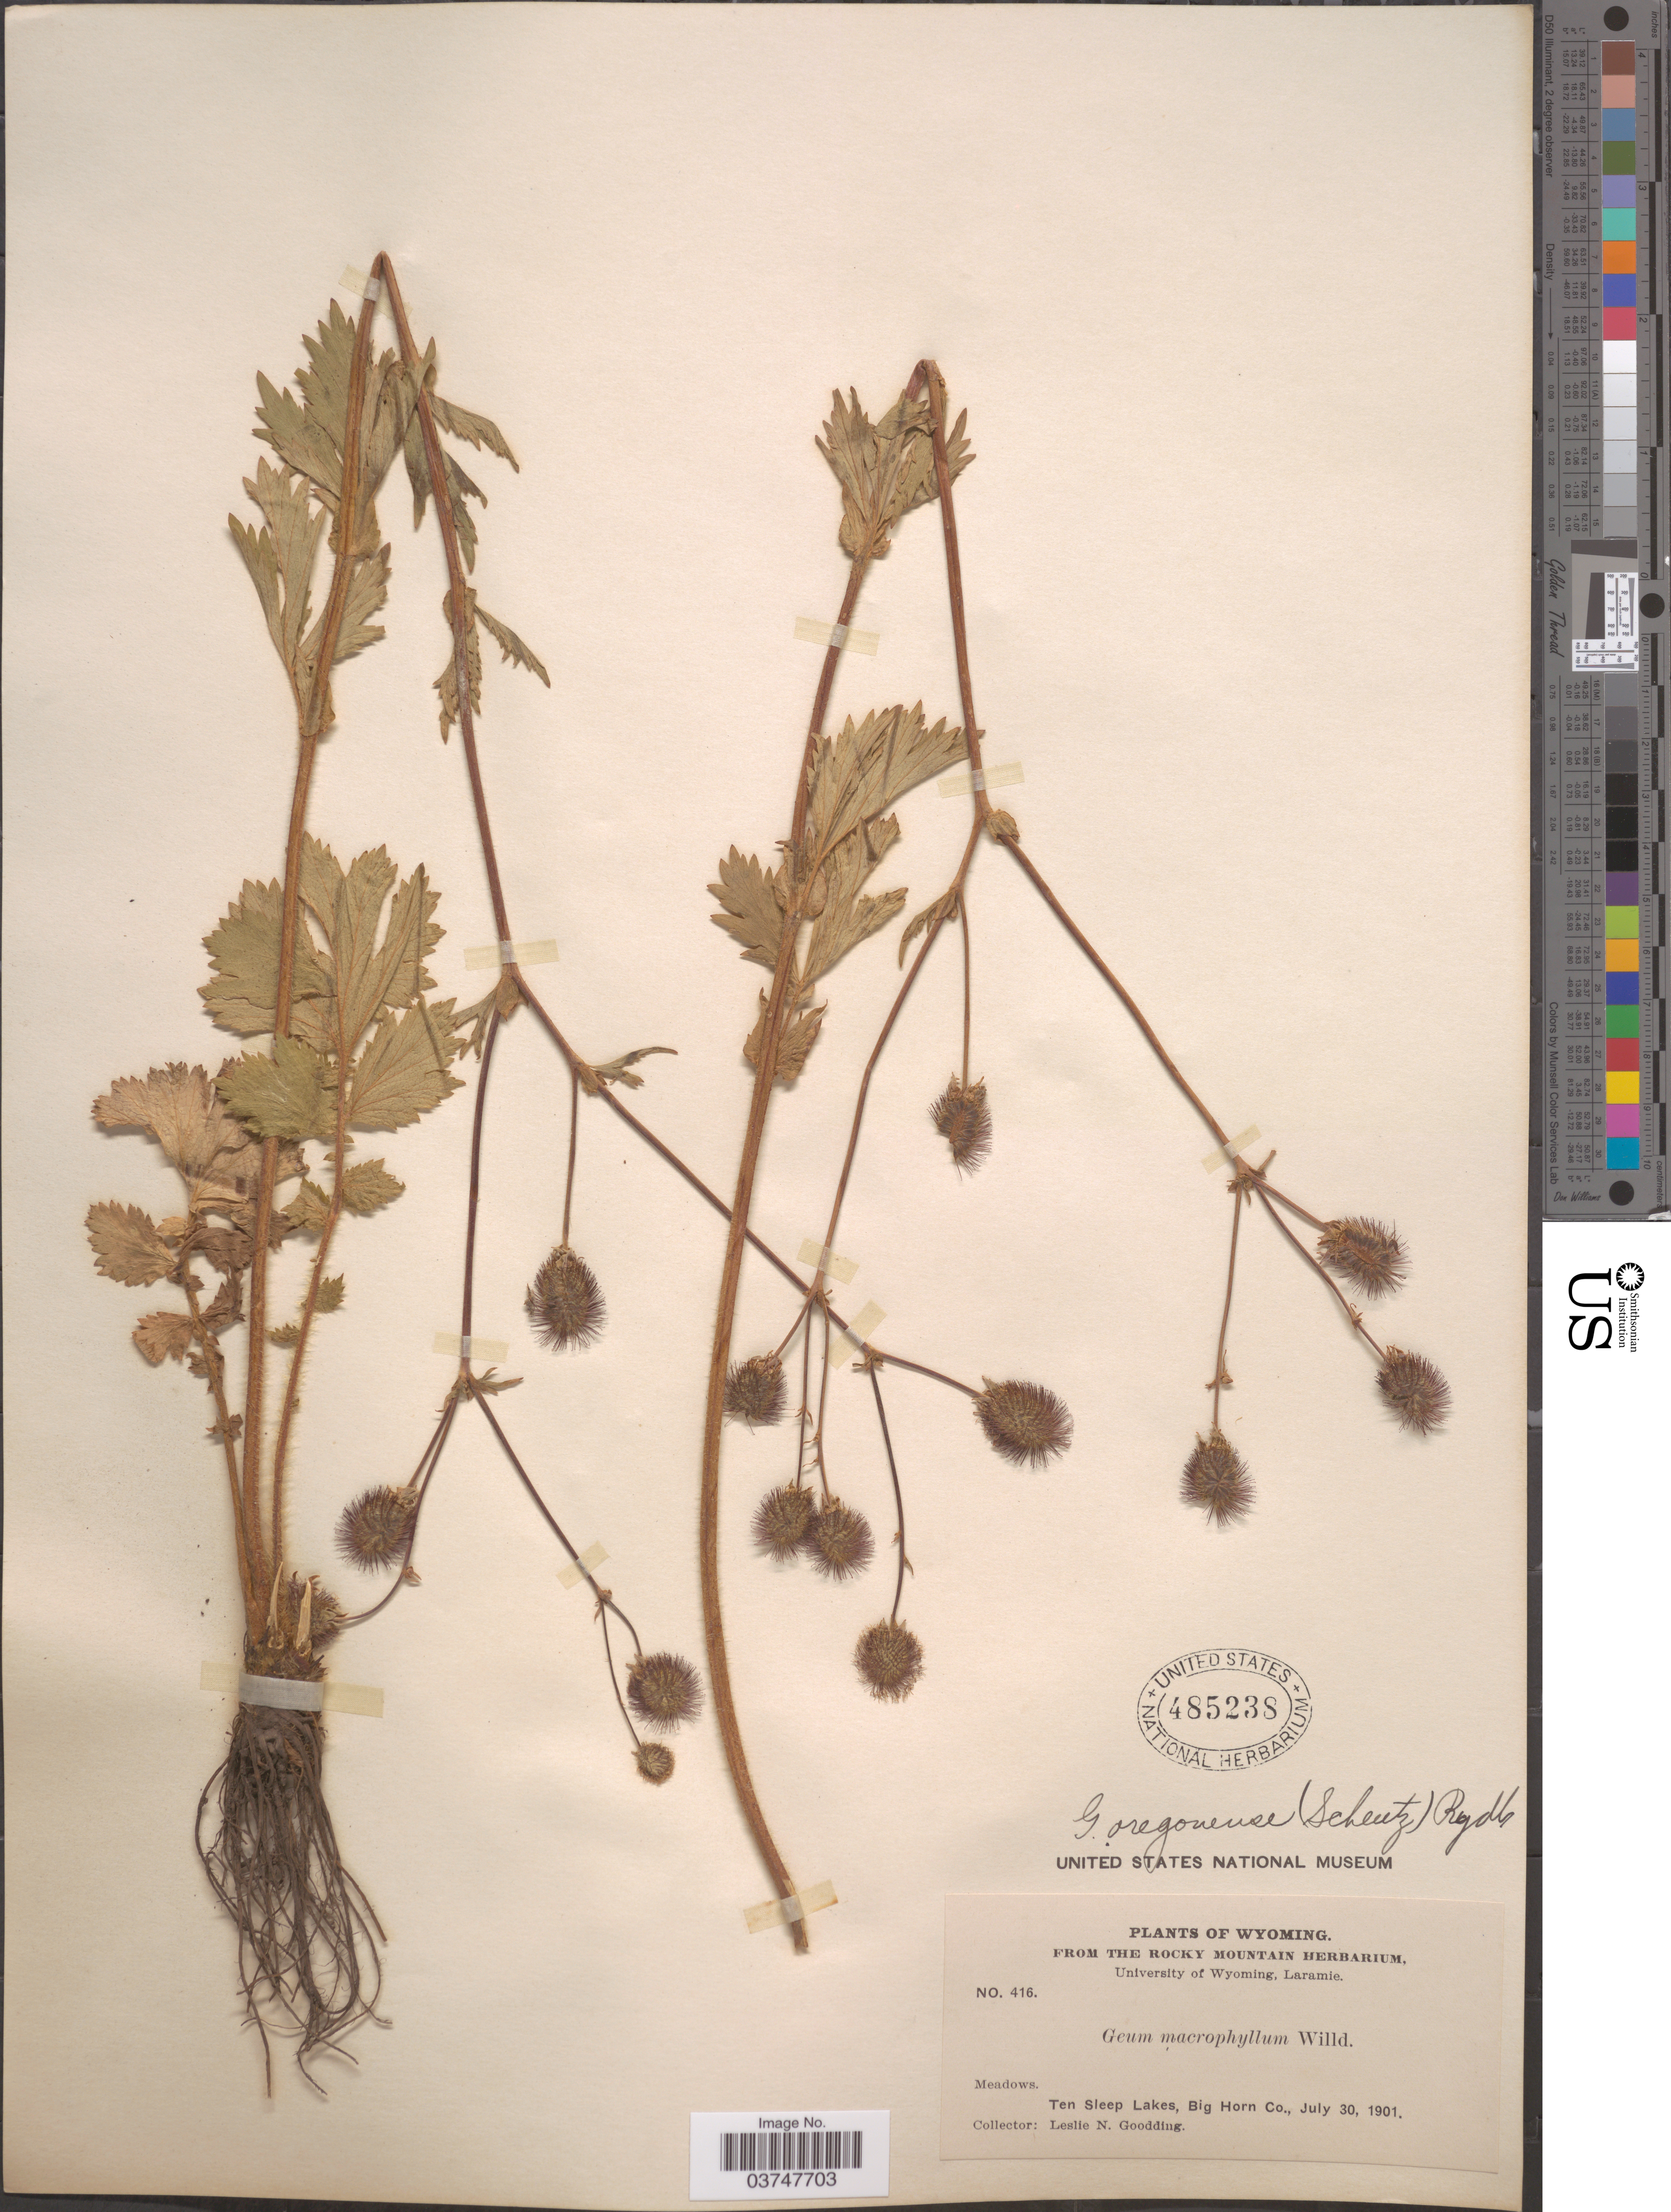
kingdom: Plantae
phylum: Tracheophyta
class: Magnoliopsida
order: Rosales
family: Rosaceae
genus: Geum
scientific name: Geum oregonense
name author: Rydb.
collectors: L. N. Goodding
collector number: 416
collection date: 1901-07-30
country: United States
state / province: Wyoming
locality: Ten Sleep Lakes, Big Horn Co.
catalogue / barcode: US 485238